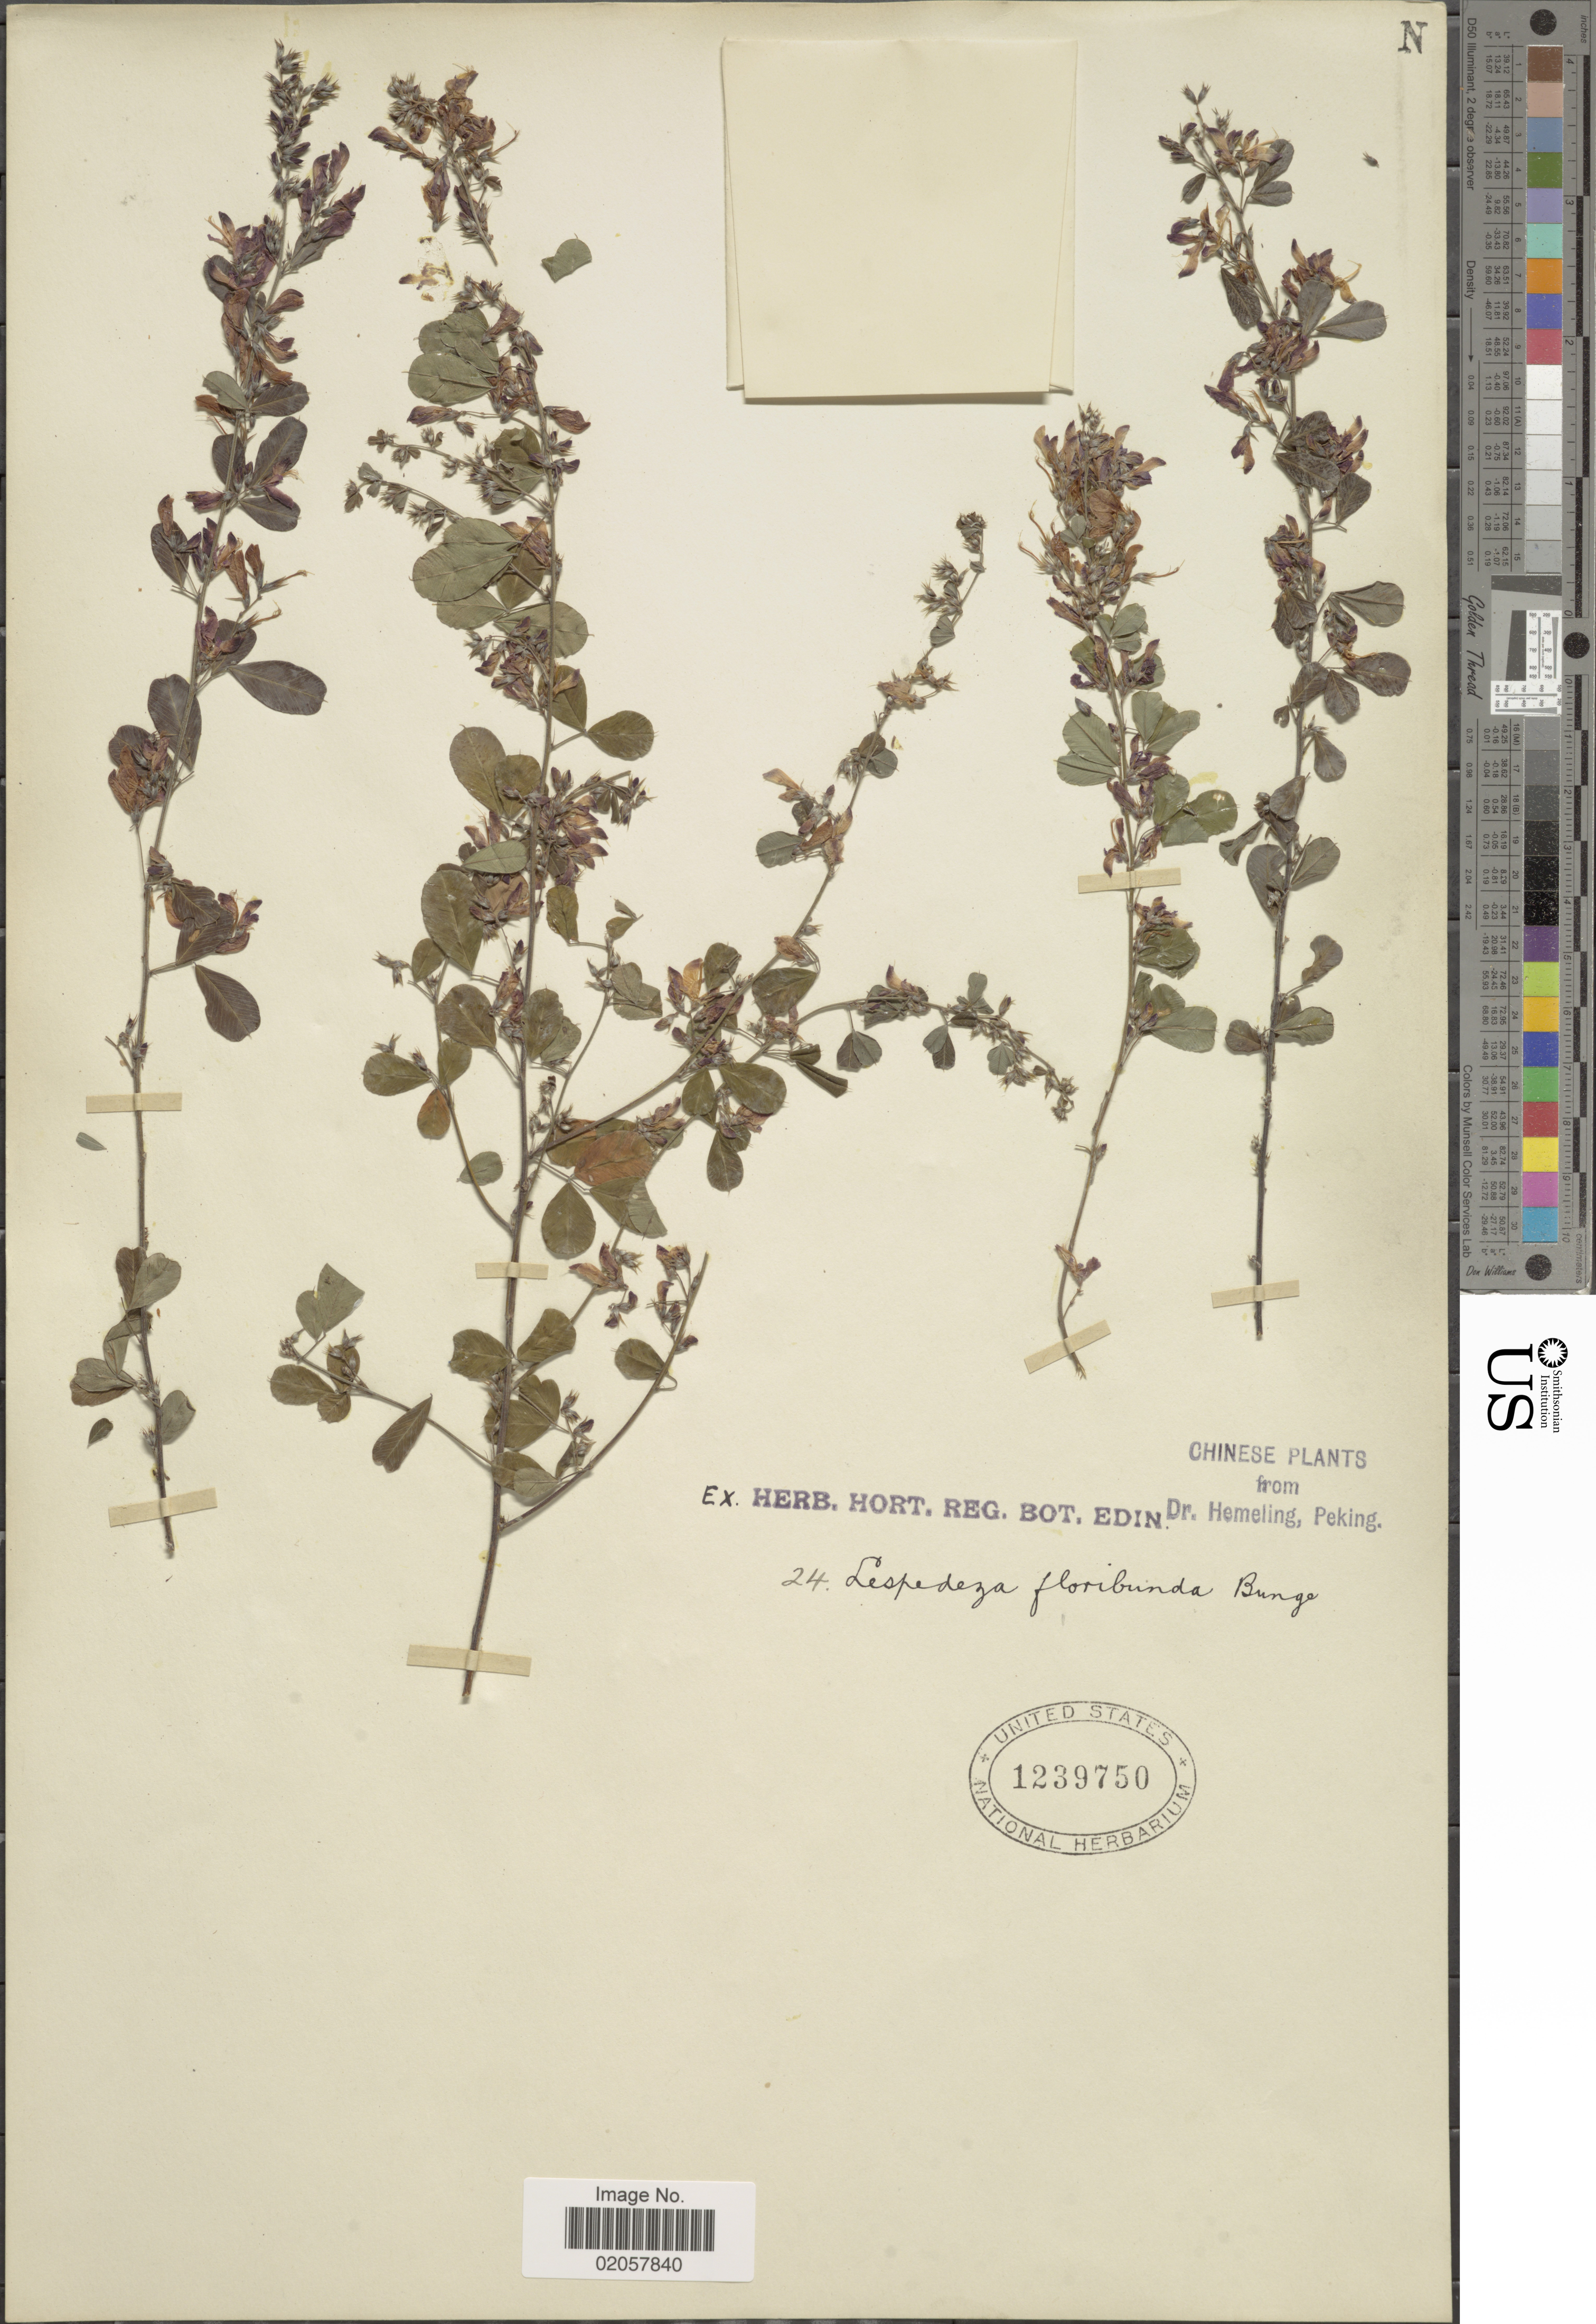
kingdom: Plantae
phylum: Tracheophyta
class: Magnoliopsida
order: Fabales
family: Fabaceae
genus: Lespedeza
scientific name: Lespedeza floribunda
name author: Bunge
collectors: -. Hemeling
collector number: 24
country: China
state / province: Beijing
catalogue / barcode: US 1239750